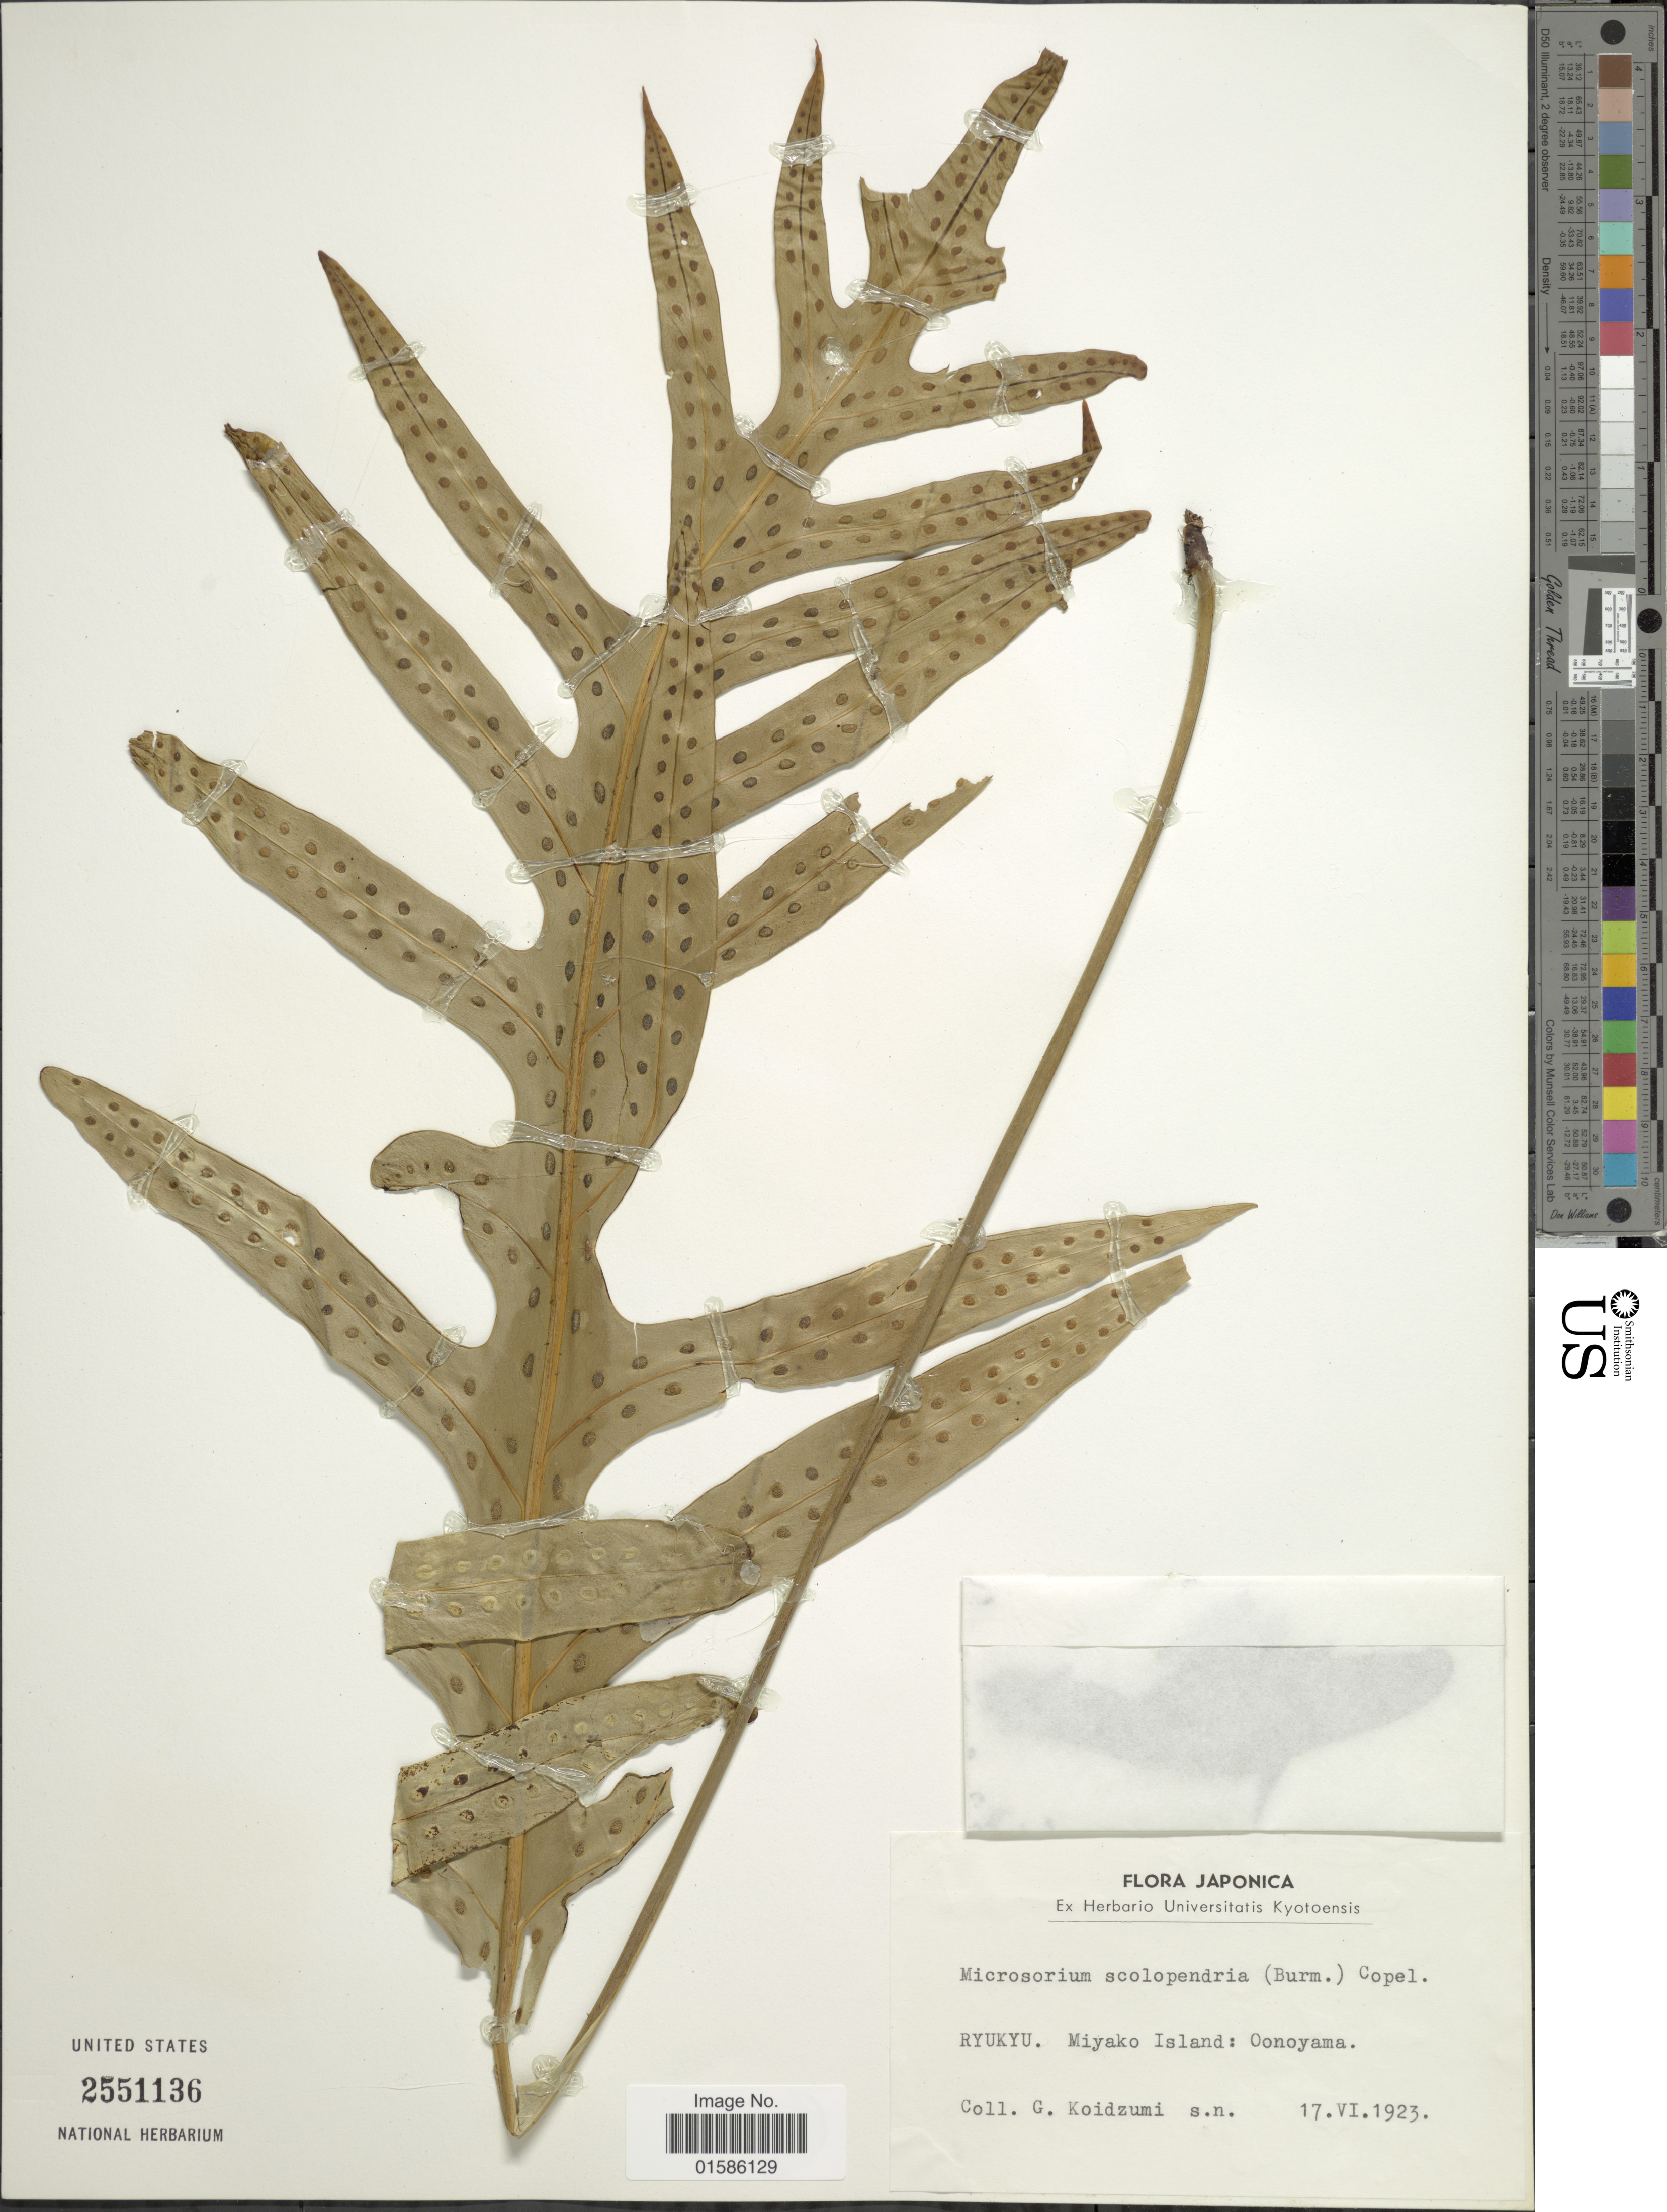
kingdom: Plantae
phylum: Tracheophyta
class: Polypodiopsida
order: Polypodiales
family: Polypodiaceae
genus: Microsorum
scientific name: Microsorum scolopendria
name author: (Burm. f.) Copel.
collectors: G. Koidzumi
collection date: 1923-06-17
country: Japan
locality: Ryukyu, Miyako Islands: Oonoyama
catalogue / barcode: US 2551136